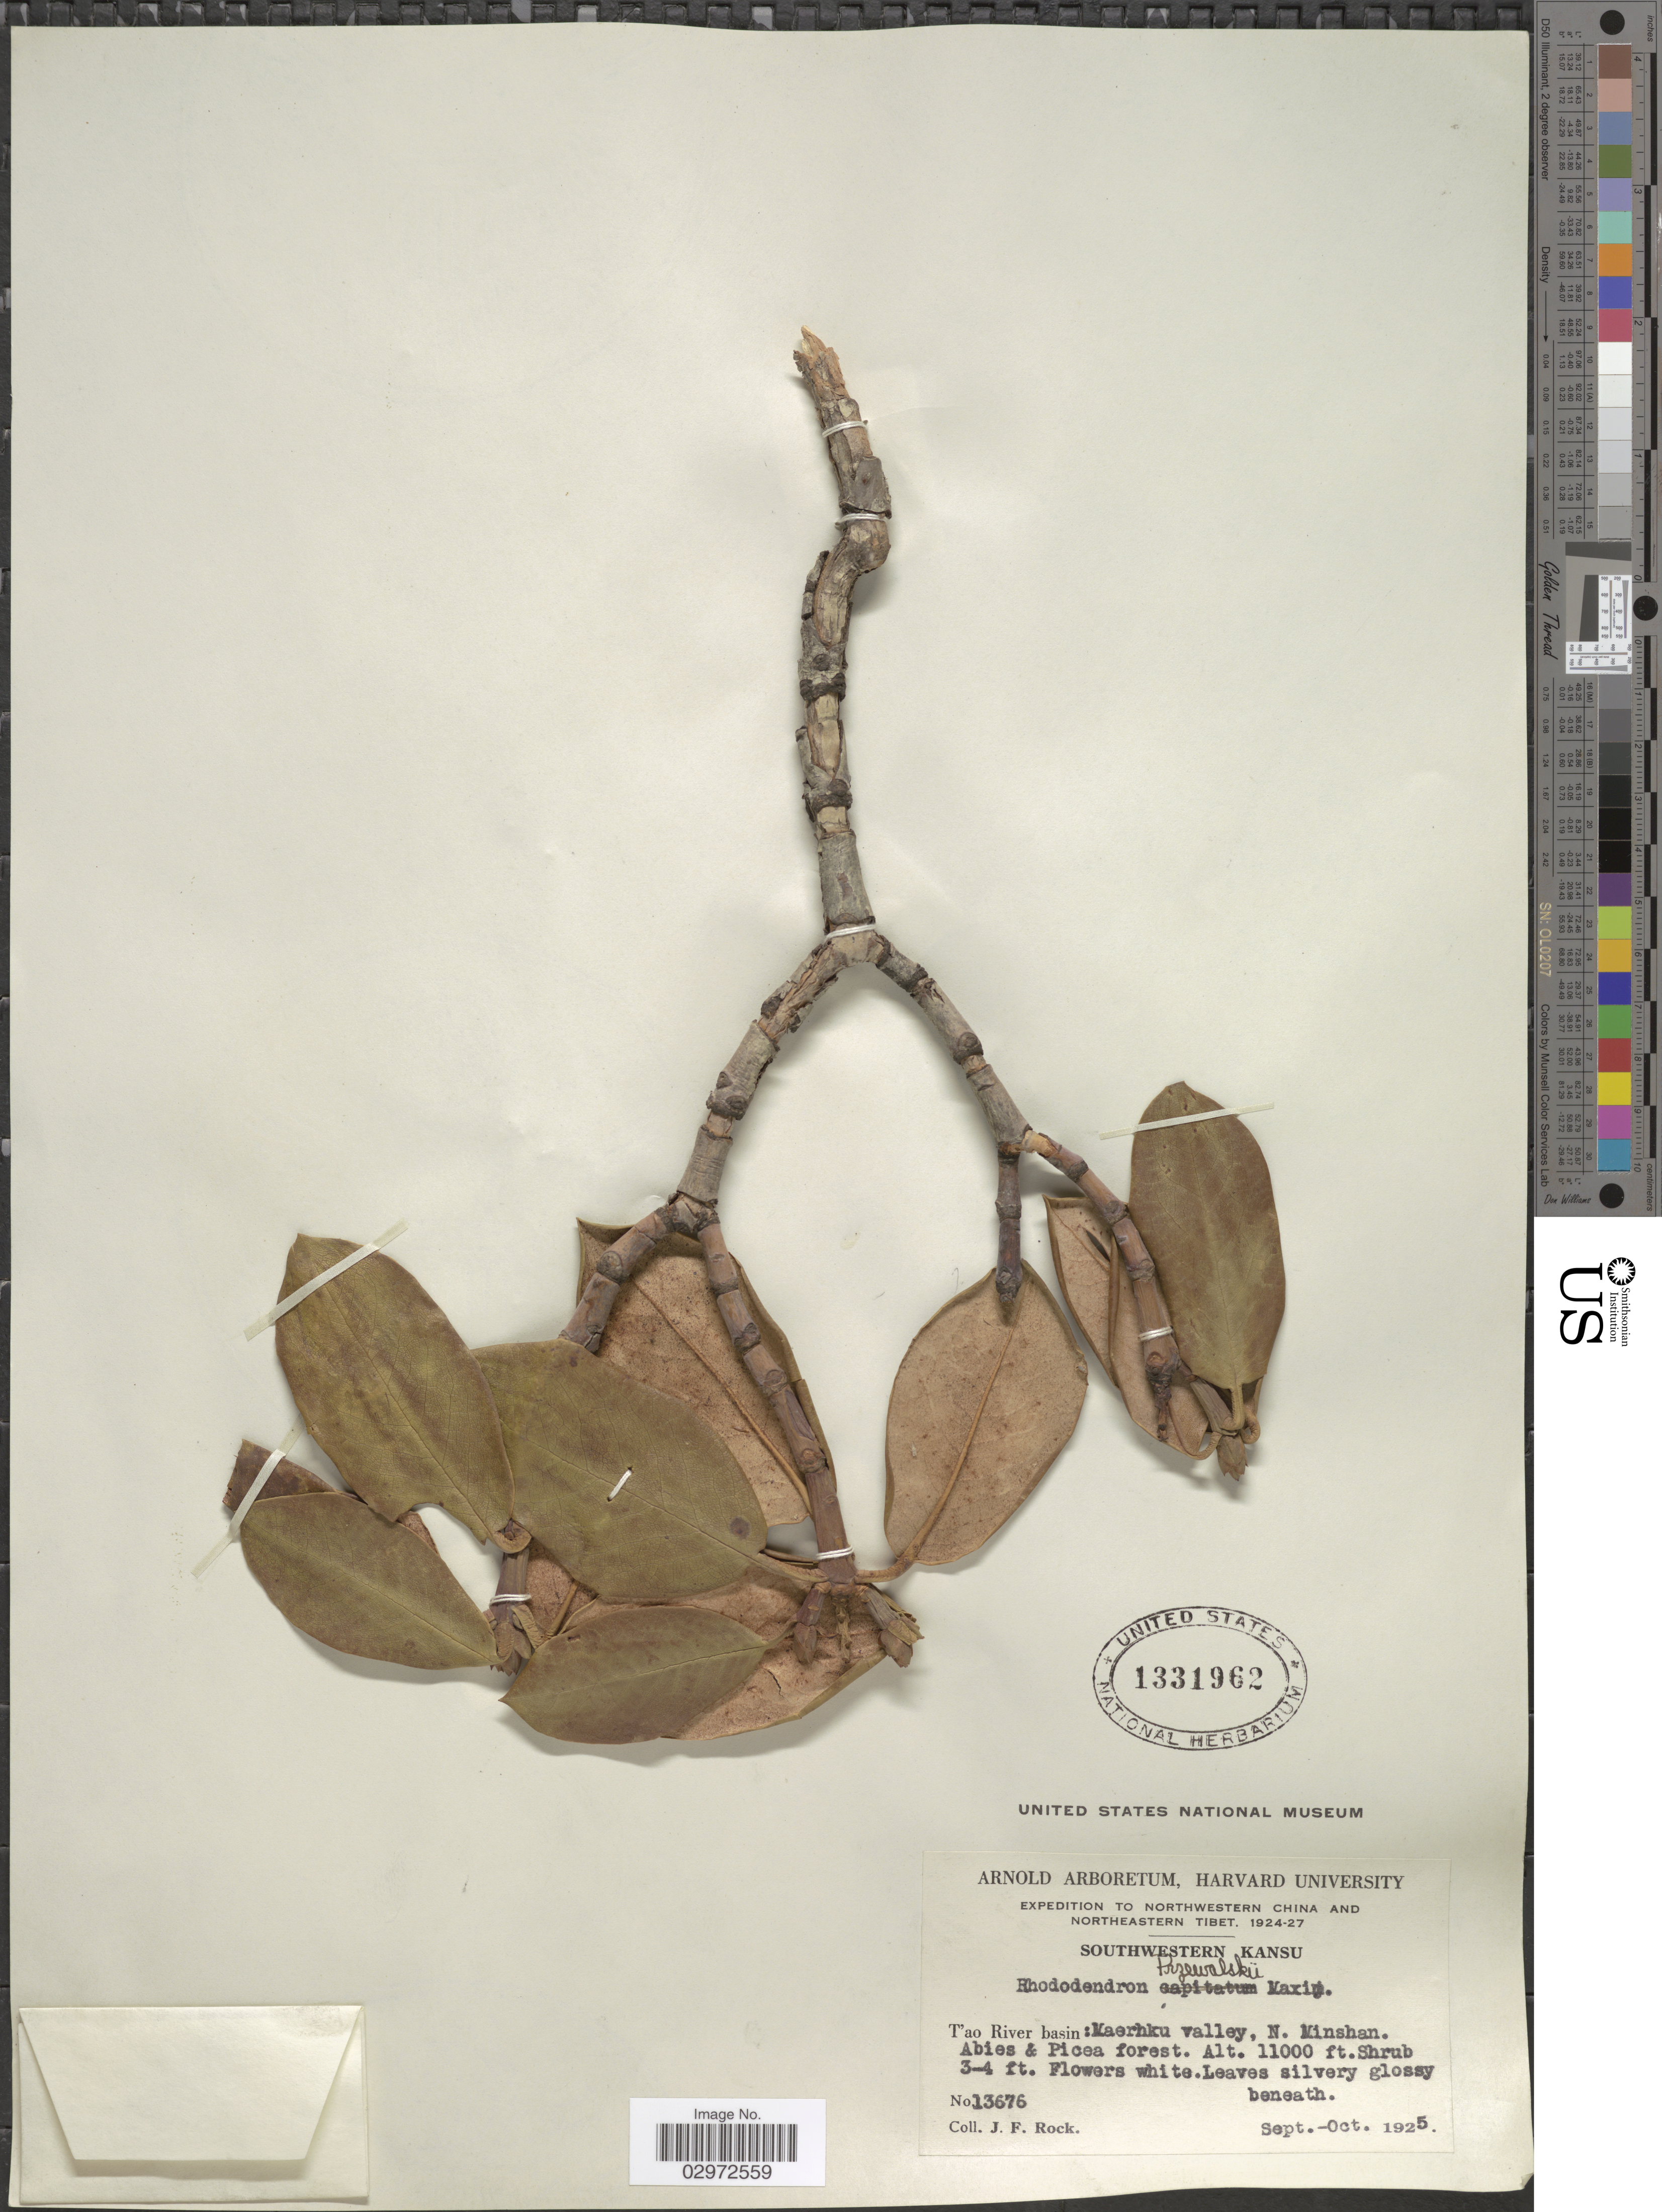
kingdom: Plantae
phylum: Tracheophyta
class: Magnoliopsida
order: Ericales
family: Ericaceae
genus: Rhododendron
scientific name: Rhododendron przewalskii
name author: Maxim.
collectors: J. Rock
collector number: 13676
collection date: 1925-09/1925-10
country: China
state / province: Gansu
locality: Northwestern China and Northeastern Tibet, Southwestern Kansu,T'ao River Basin: Maerhku valley N. Minshan.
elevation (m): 3353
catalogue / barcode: US 1331962